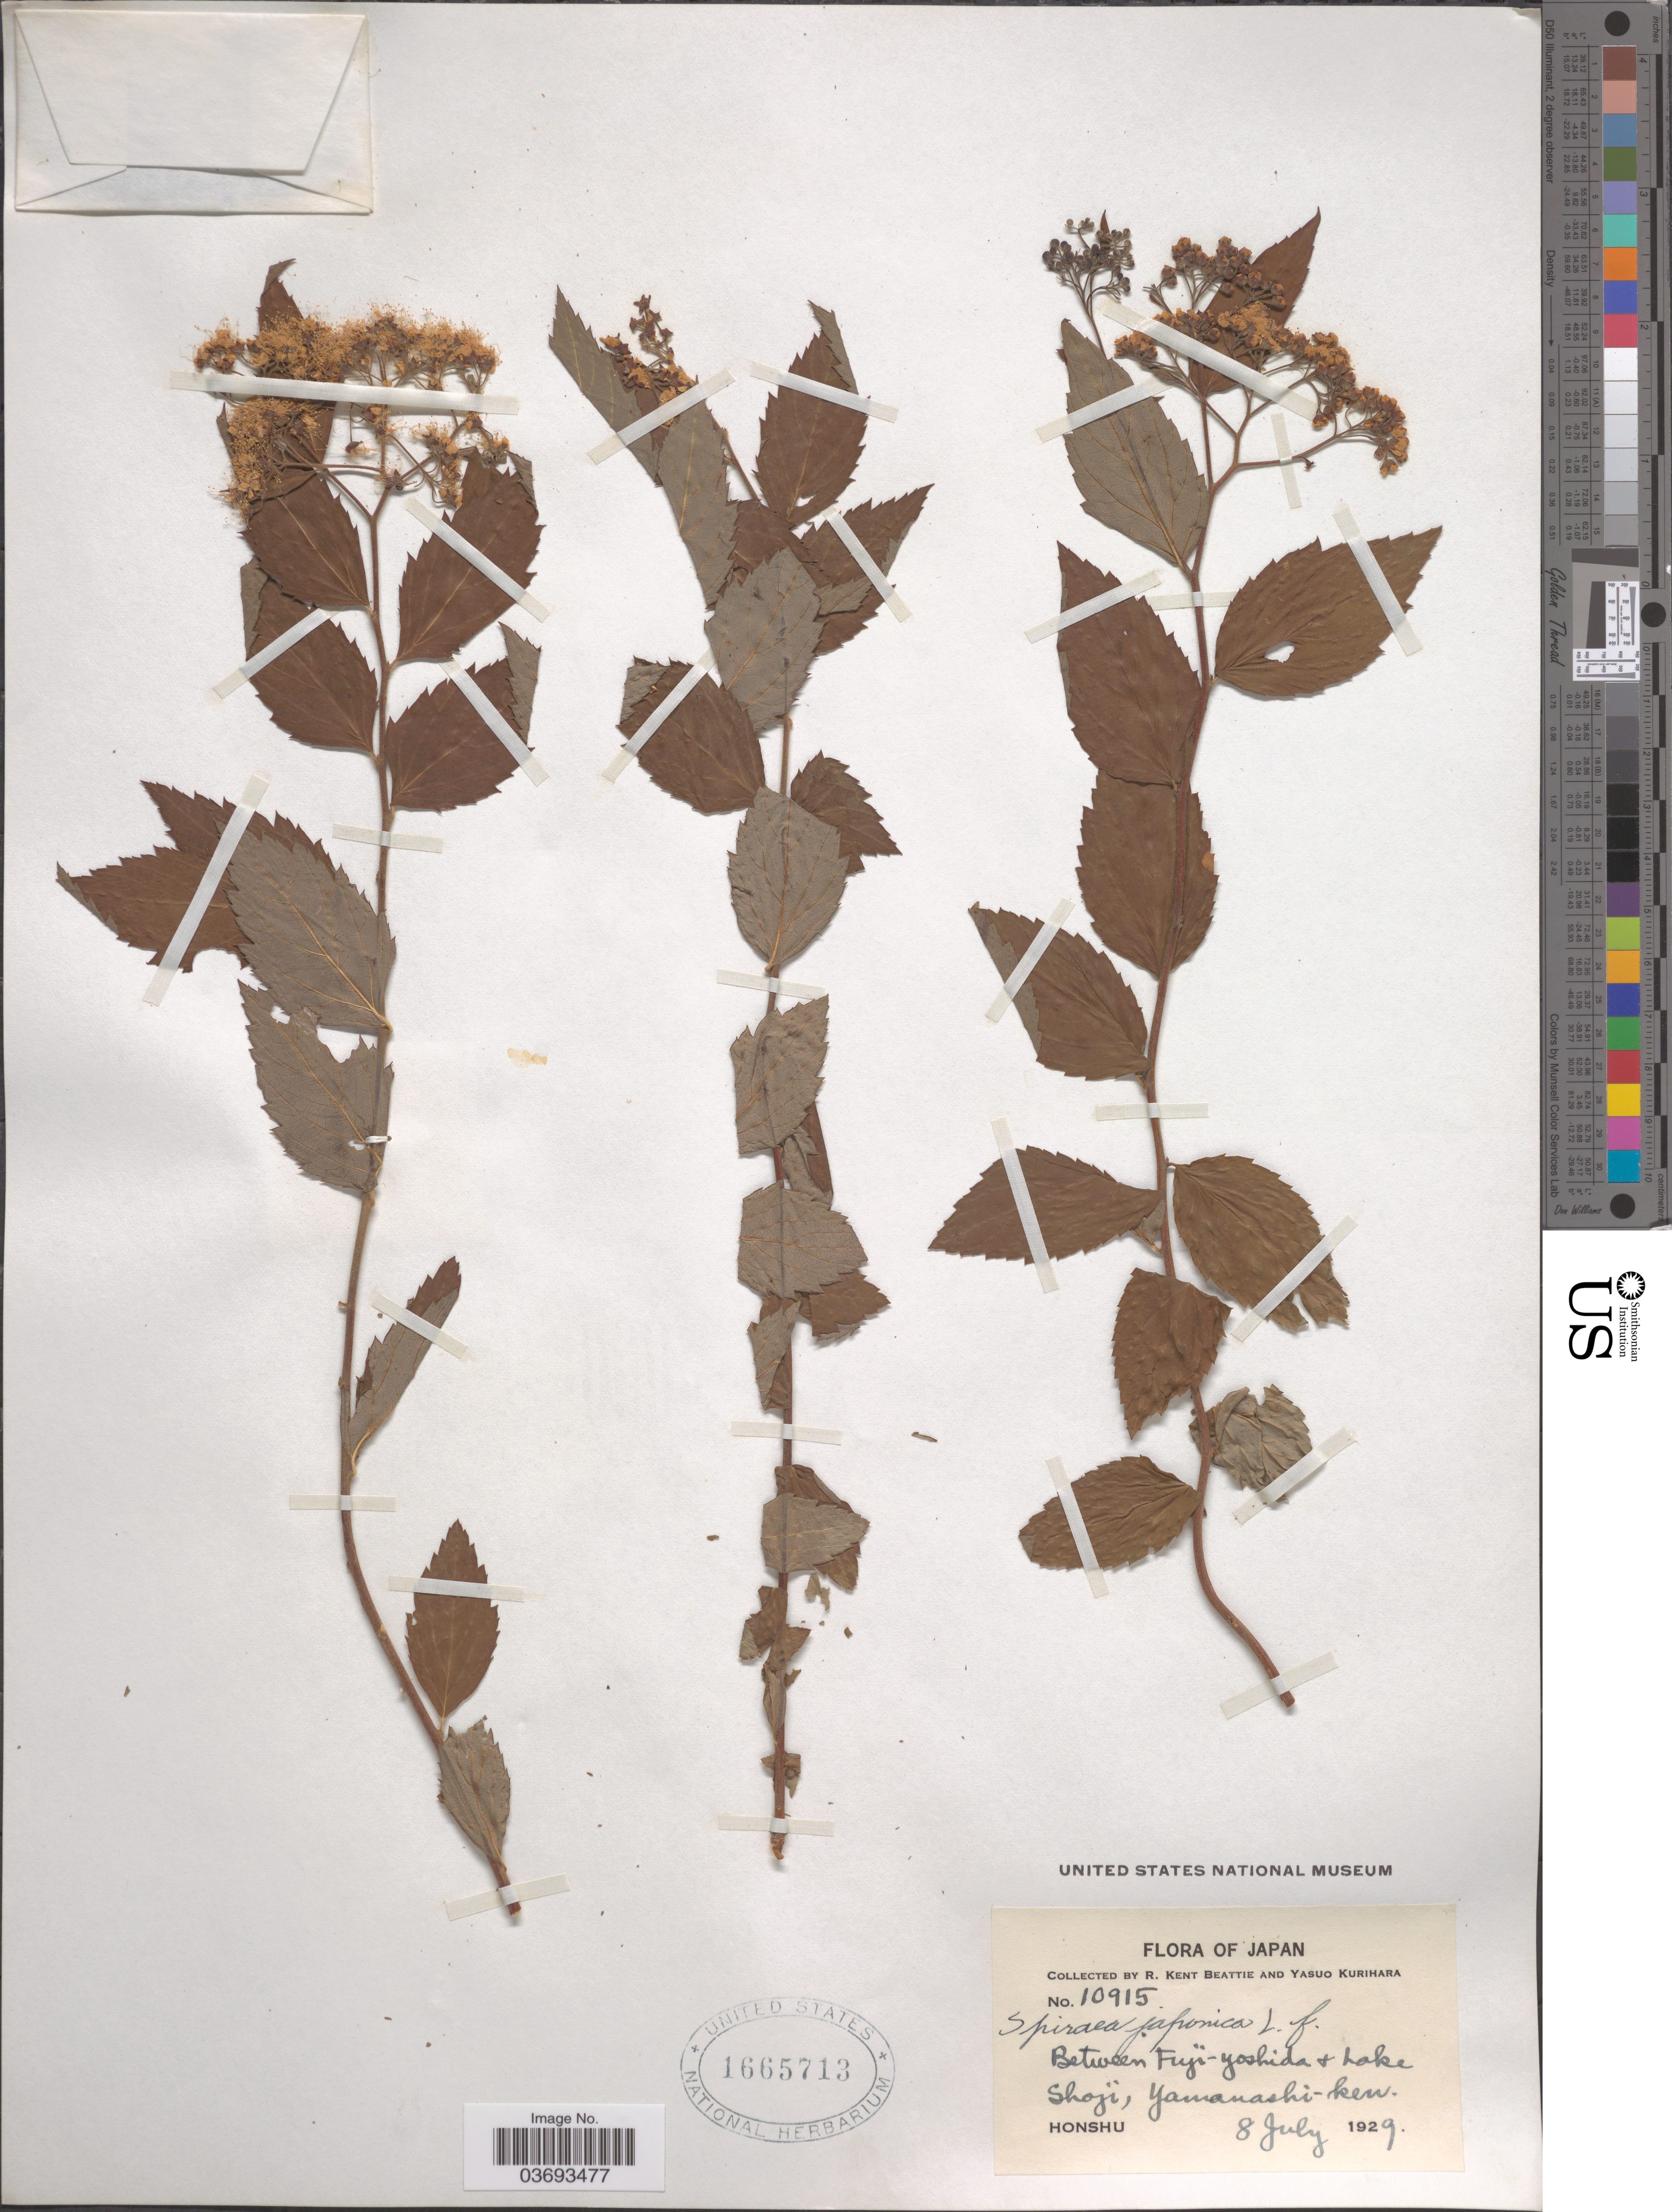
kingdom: Plantae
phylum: Tracheophyta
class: Magnoliopsida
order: Rosales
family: Rosaceae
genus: Spiraea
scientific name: Spiraea japonica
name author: L. f.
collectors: R. K. Beattie & Y. Kurihara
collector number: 10915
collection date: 1929-07-08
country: Japan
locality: Between Fuji-yoshida & Lake Shoji, Yamanashi-ken. Honshu.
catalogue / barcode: US 1665713